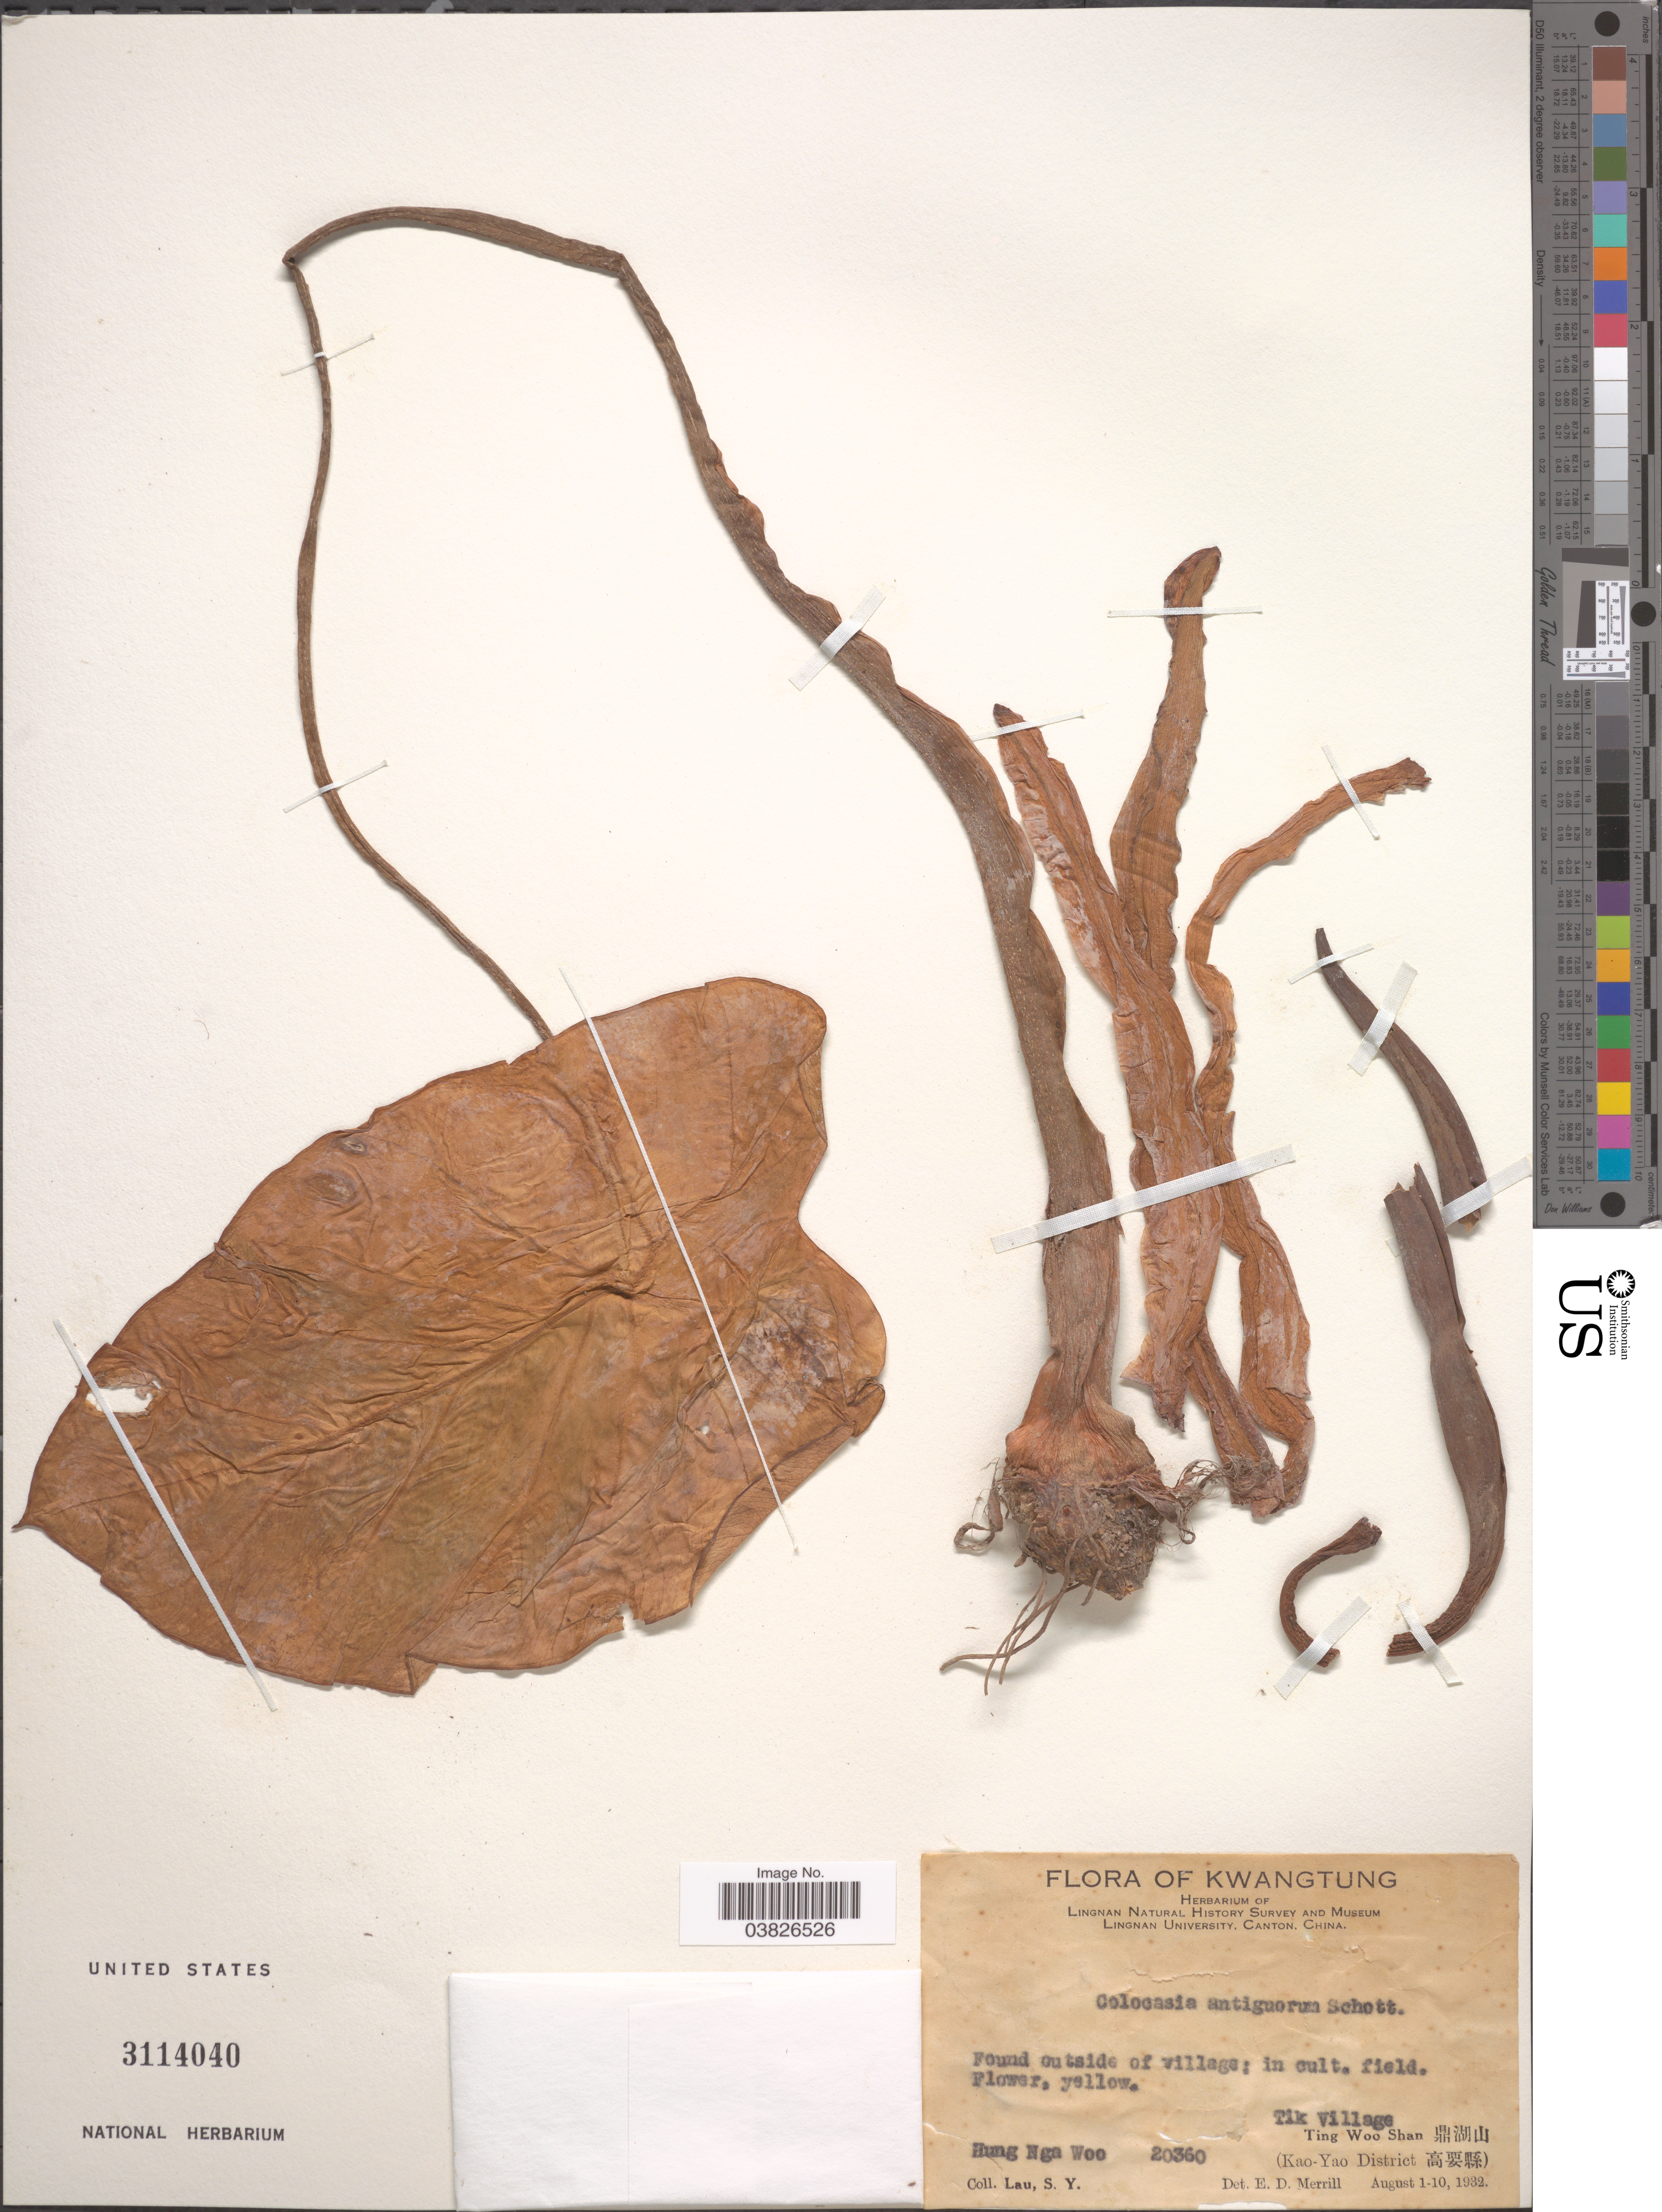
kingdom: Plantae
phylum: Tracheophyta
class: Liliopsida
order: Alismatales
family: Araceae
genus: Colocasia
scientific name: Colocasia esculenta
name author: (L.) Schott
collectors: S. Y. Lau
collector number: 20360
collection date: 1932-08-01/1932-08-10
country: China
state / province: Guangdong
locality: Kwangtung. Outside of village. Hung Nga Woo. Tik Village. Ting Woo Shan X. (Kao-Yao District X).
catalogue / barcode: US 3114040